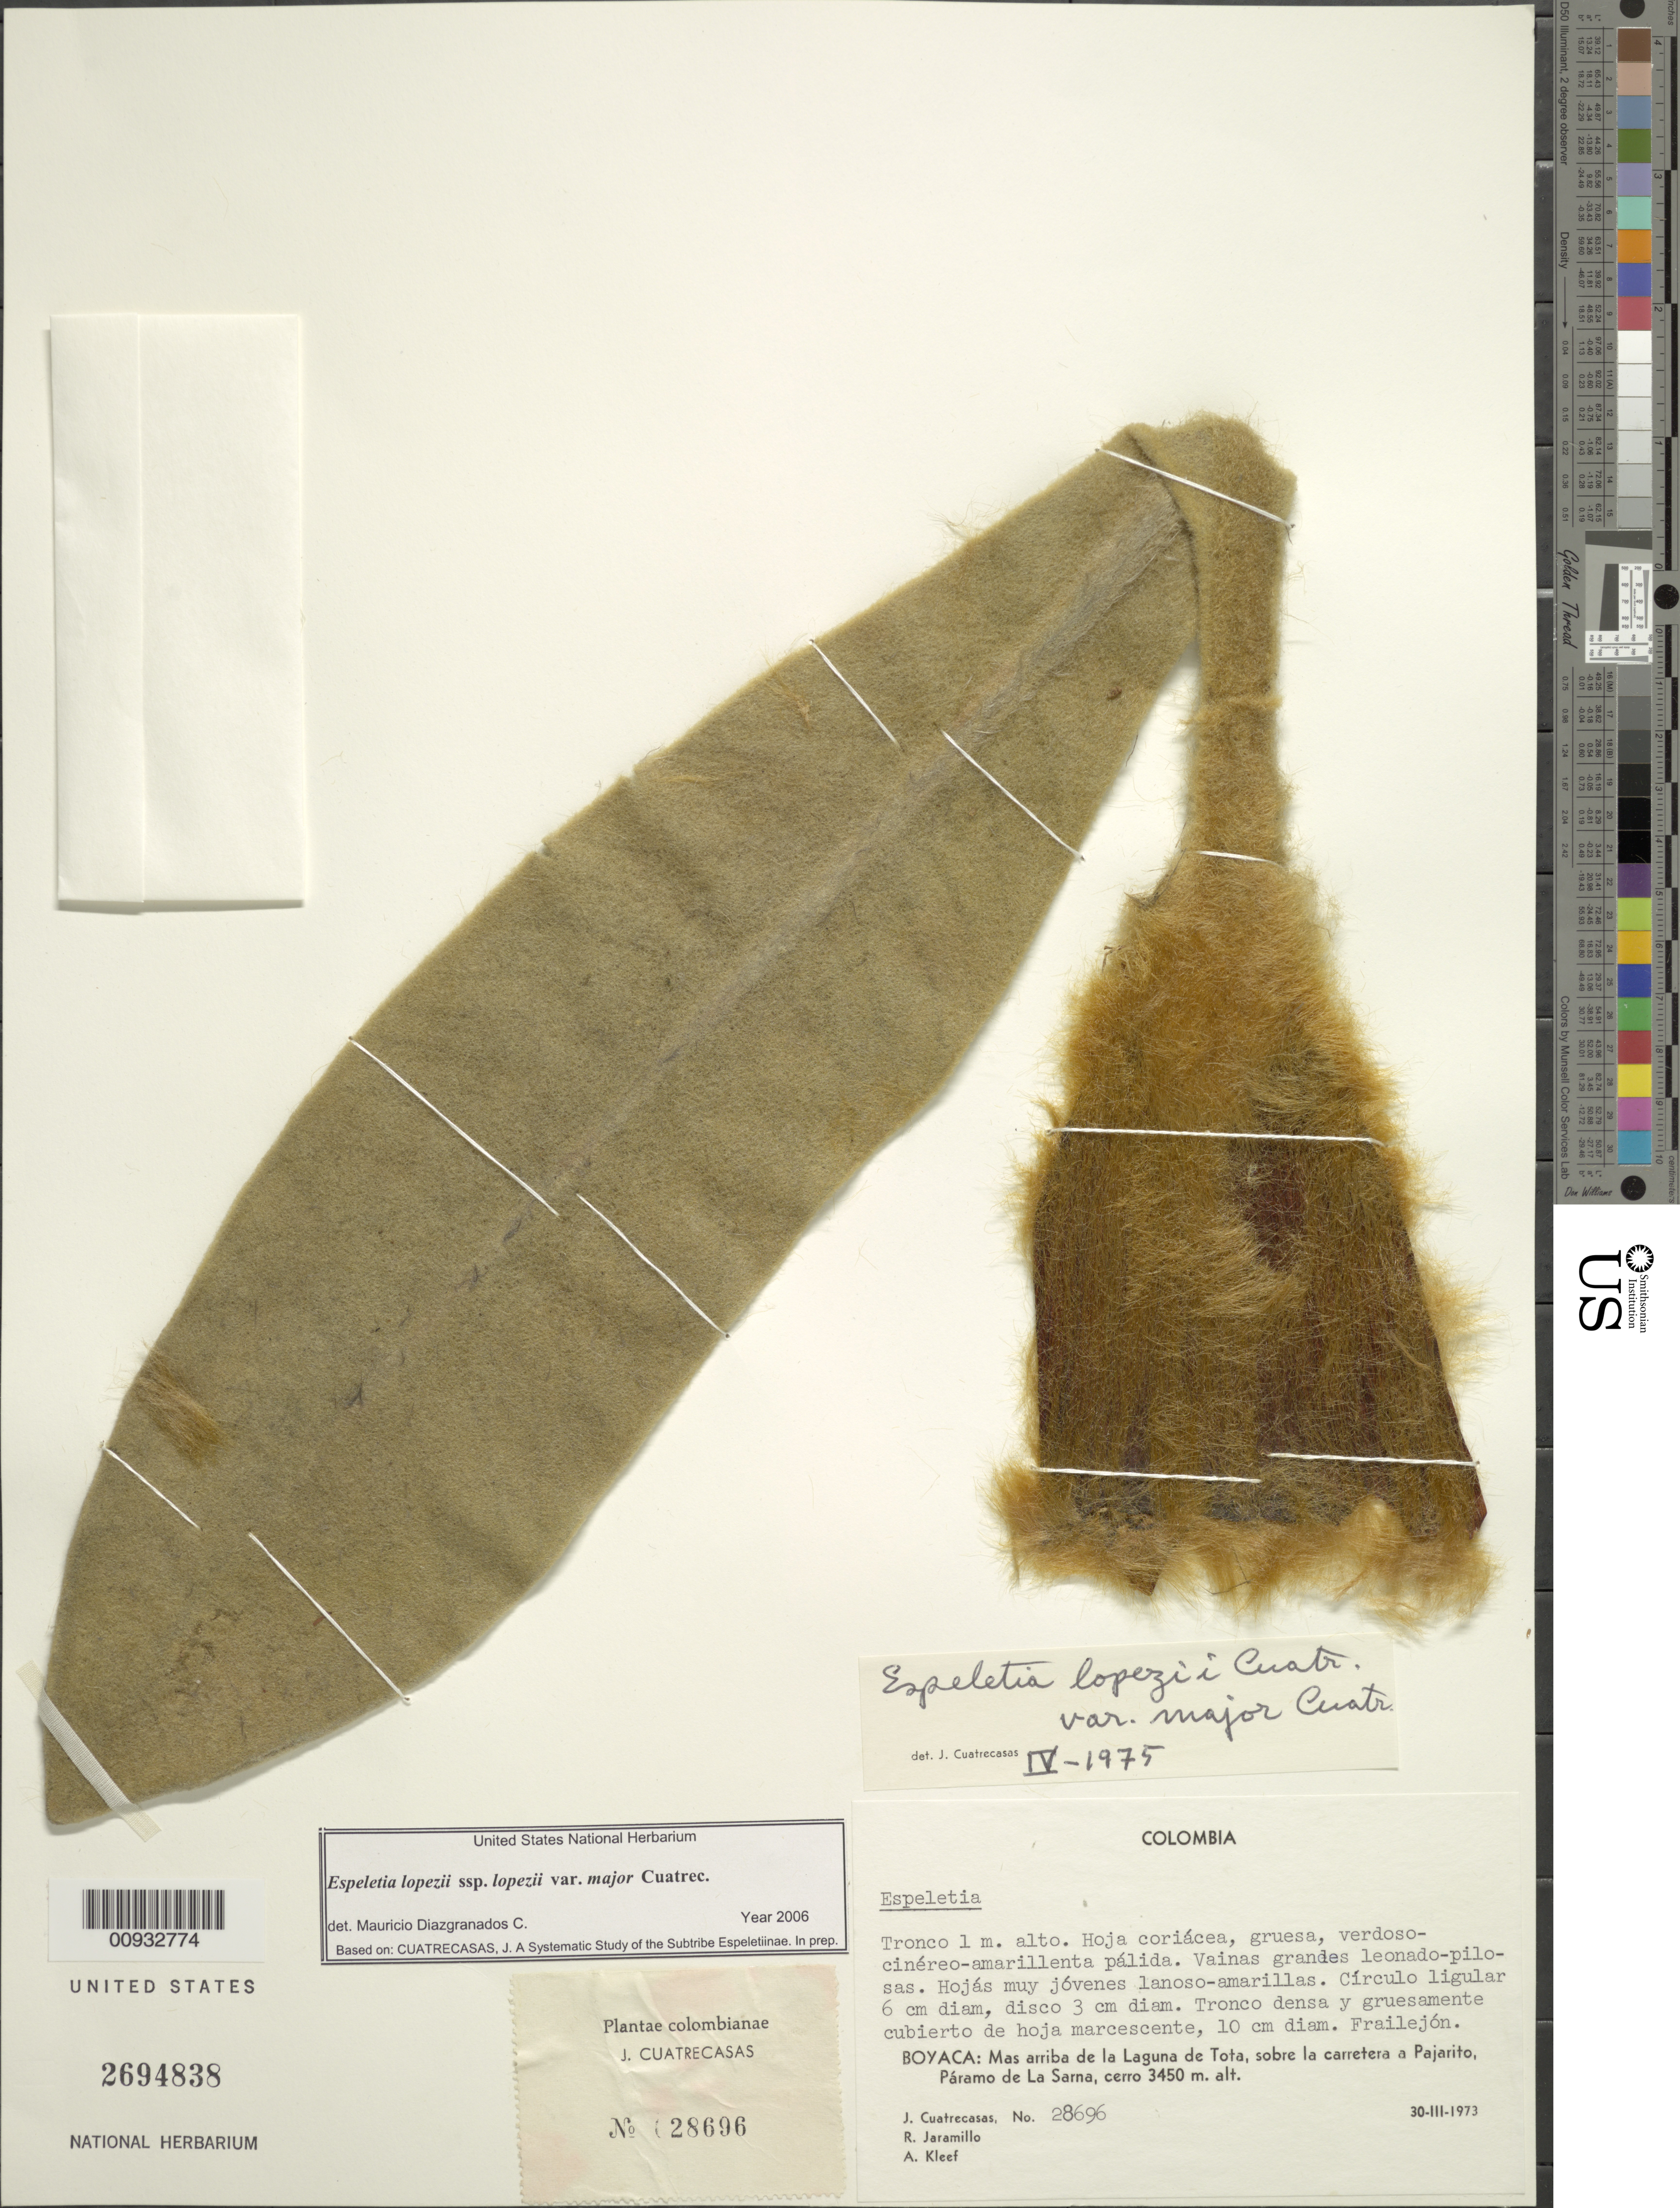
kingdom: Plantae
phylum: Tracheophyta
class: Magnoliopsida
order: Asterales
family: Asteraceae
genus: Espeletia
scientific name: Espeletia lopezii var. major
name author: Cuatrec.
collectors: J. Cuatrecasas, R. Jaramillo M. & A. Kleef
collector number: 28696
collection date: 1973-03-30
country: Colombia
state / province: Boyacá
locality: Mas arriba de la Laguna de Tota, sobre la carretera a Pajarito. Paramo de La Sarna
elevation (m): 3450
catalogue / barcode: US 2694838